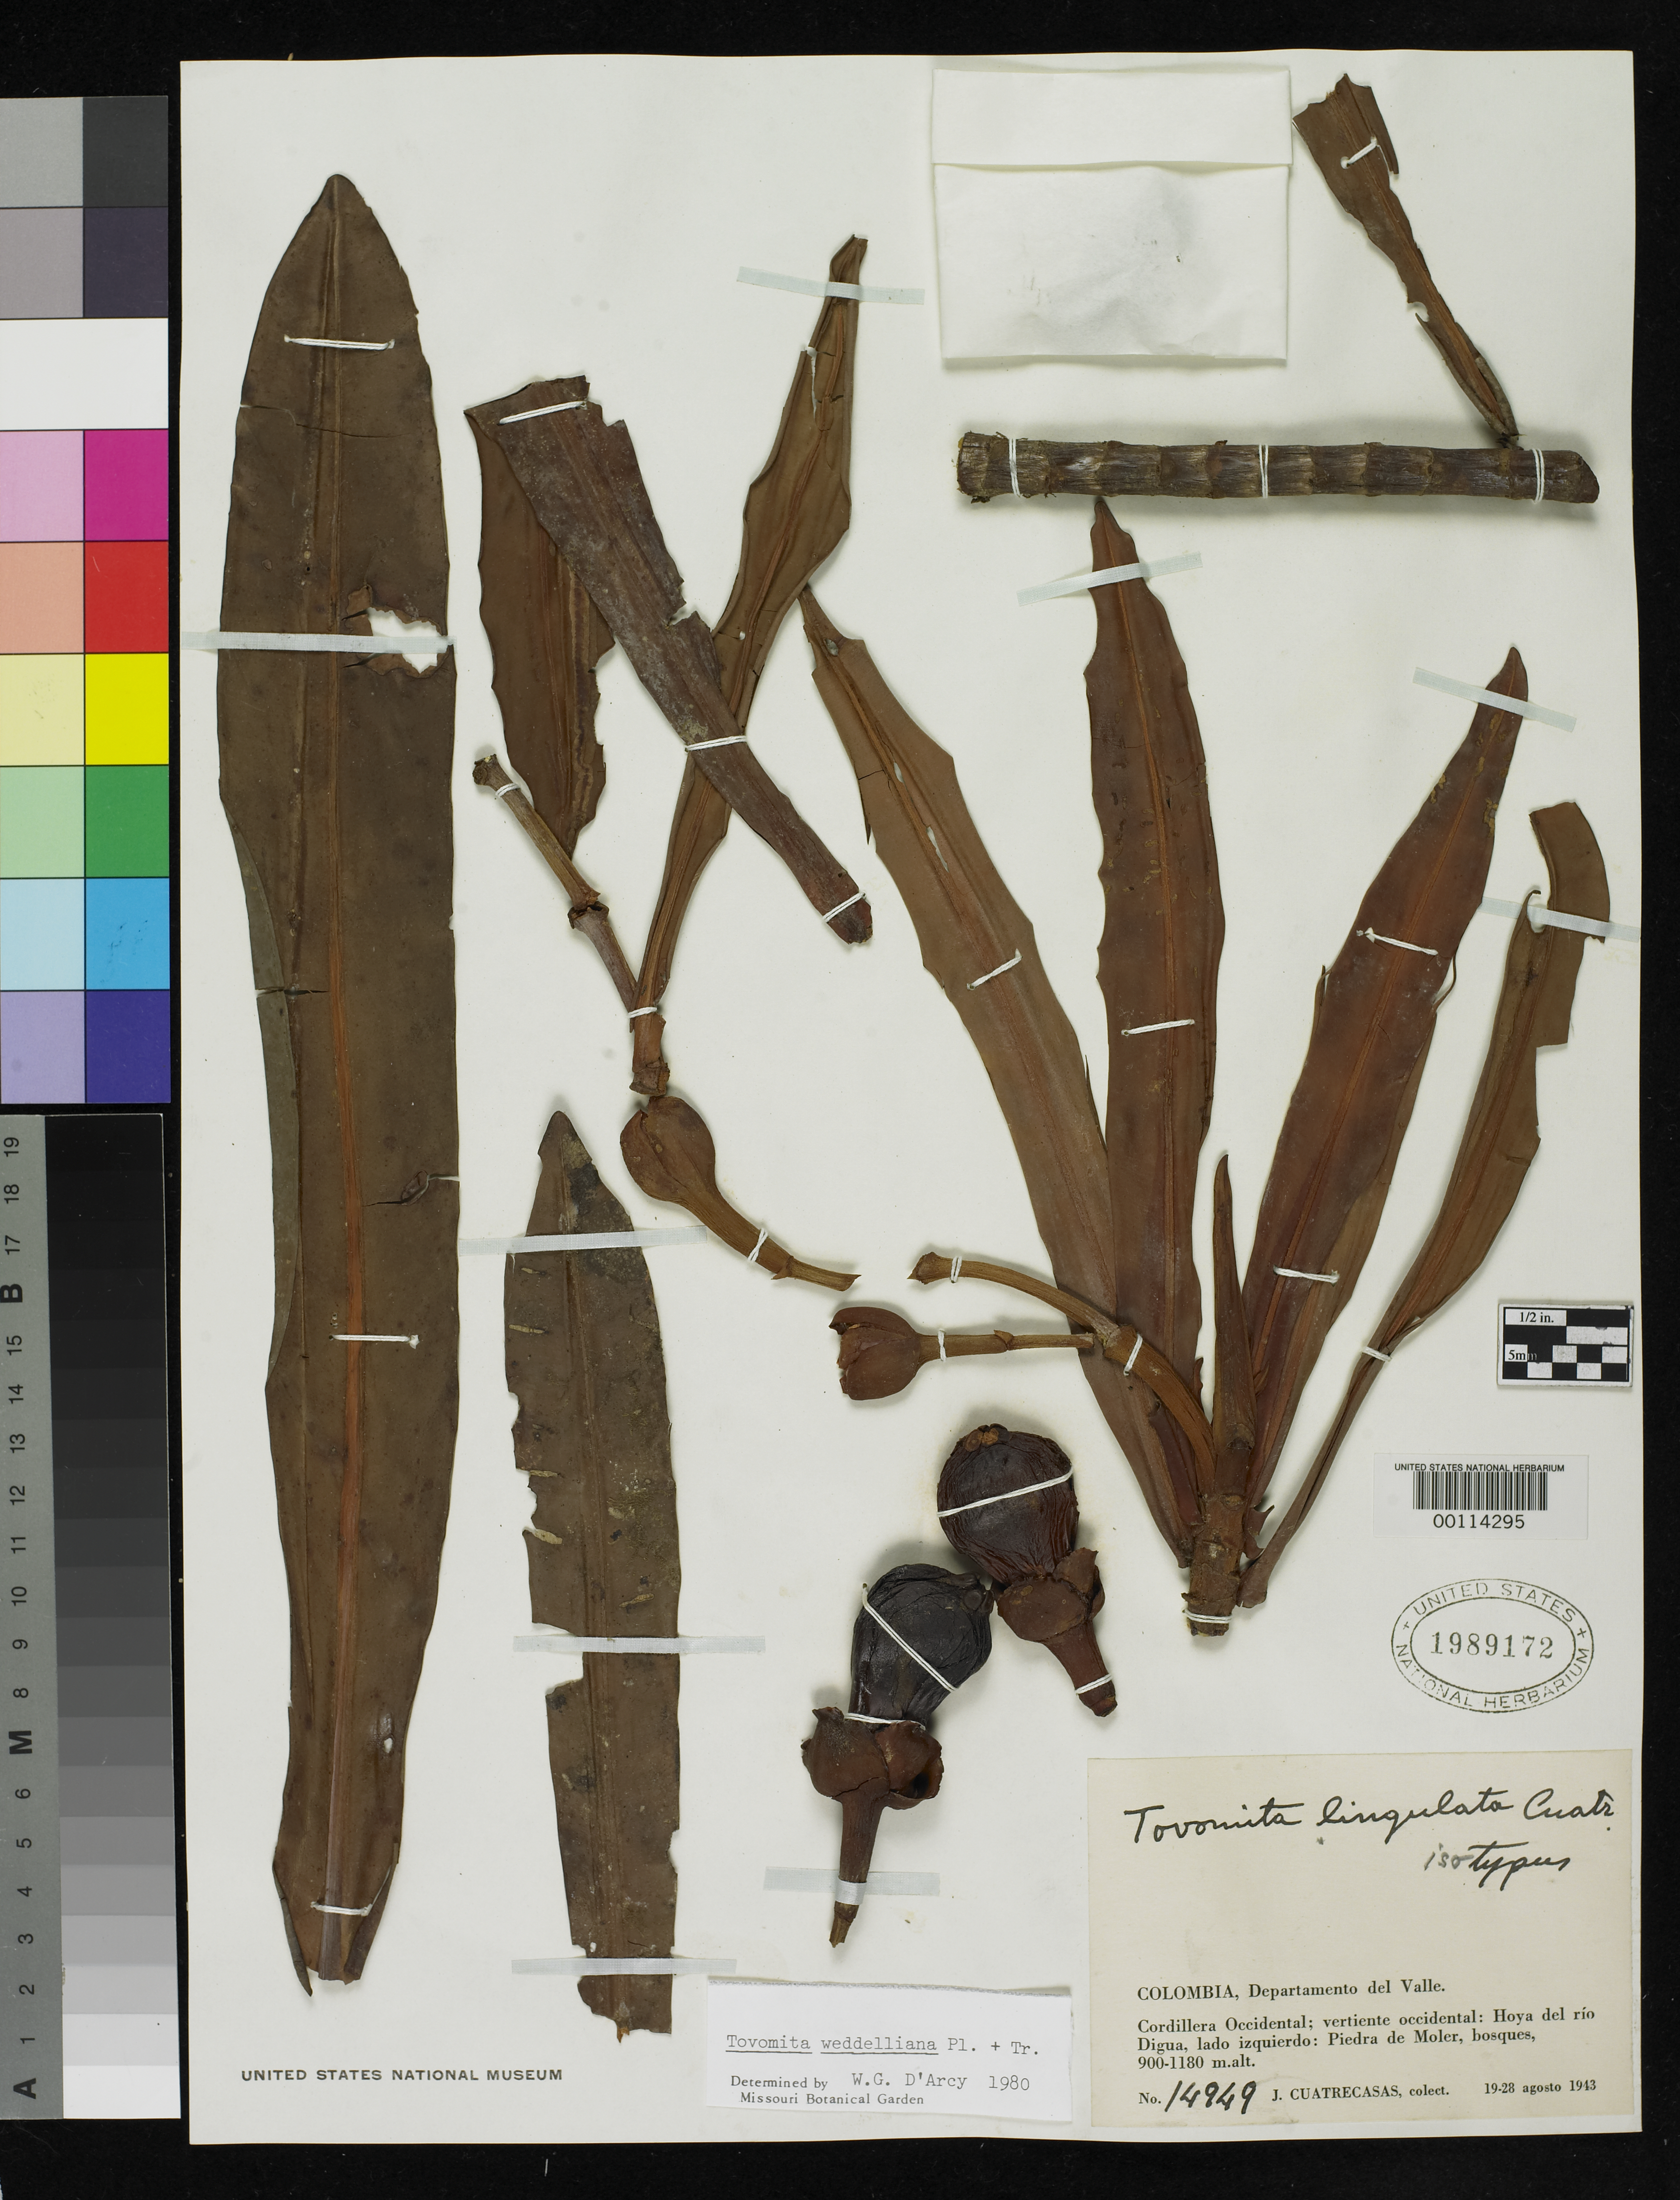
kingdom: Plantae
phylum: Tracheophyta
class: Magnoliopsida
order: Malpighiales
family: Clusiaceae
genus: Tovomita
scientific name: Tovomita lingulata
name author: Cuatrec.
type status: Isotype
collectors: J. Cuatrecasas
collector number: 14949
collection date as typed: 20 Aug 1943 and 27 Aug 1943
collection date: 1943-08-20,1943-08-27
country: Colombia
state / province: Valle del Cauca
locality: Valley of the Rio Digua, Piedra de Moler.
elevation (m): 900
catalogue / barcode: US 1989172